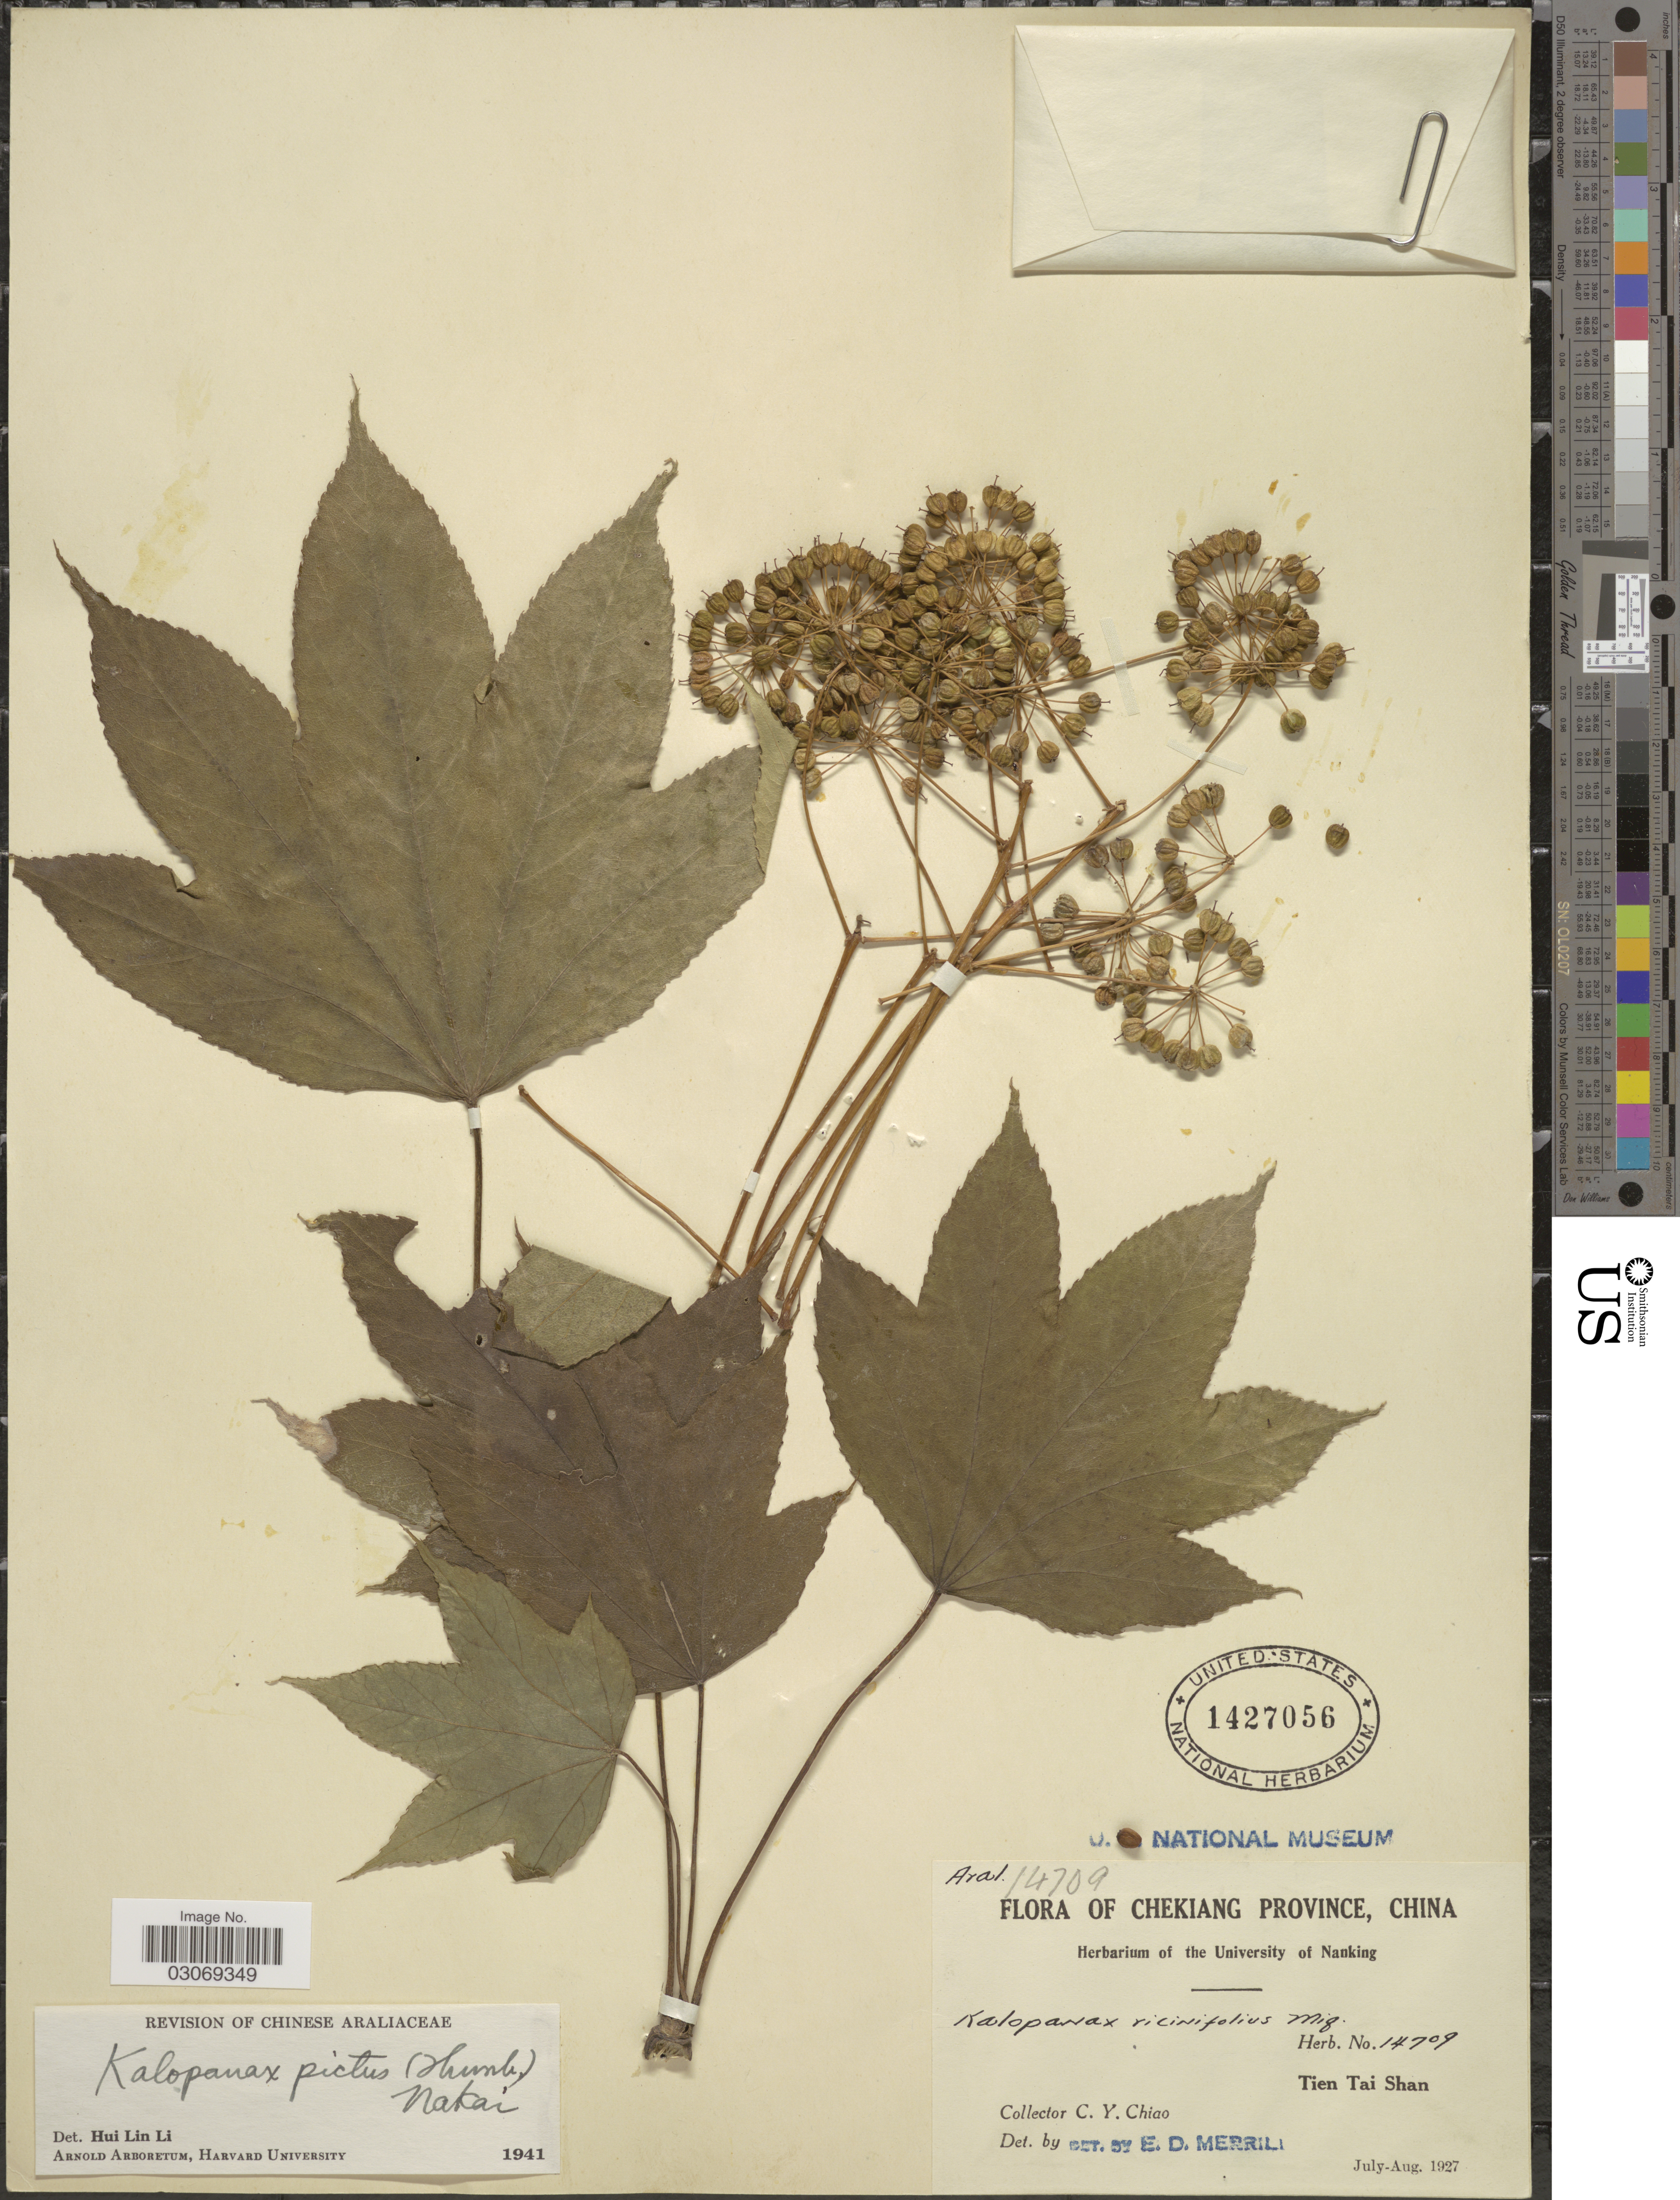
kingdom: Plantae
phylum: Tracheophyta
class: Magnoliopsida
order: Apiales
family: Araliaceae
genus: Kalopanax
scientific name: Kalopanax pictus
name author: (Thunb.) Nakai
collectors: C. Y. Chiao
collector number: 14709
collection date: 1927-07/1927-08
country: China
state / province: Zhejiang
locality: Chekiang Province. Tien Tai Shan.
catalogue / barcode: US 1427056